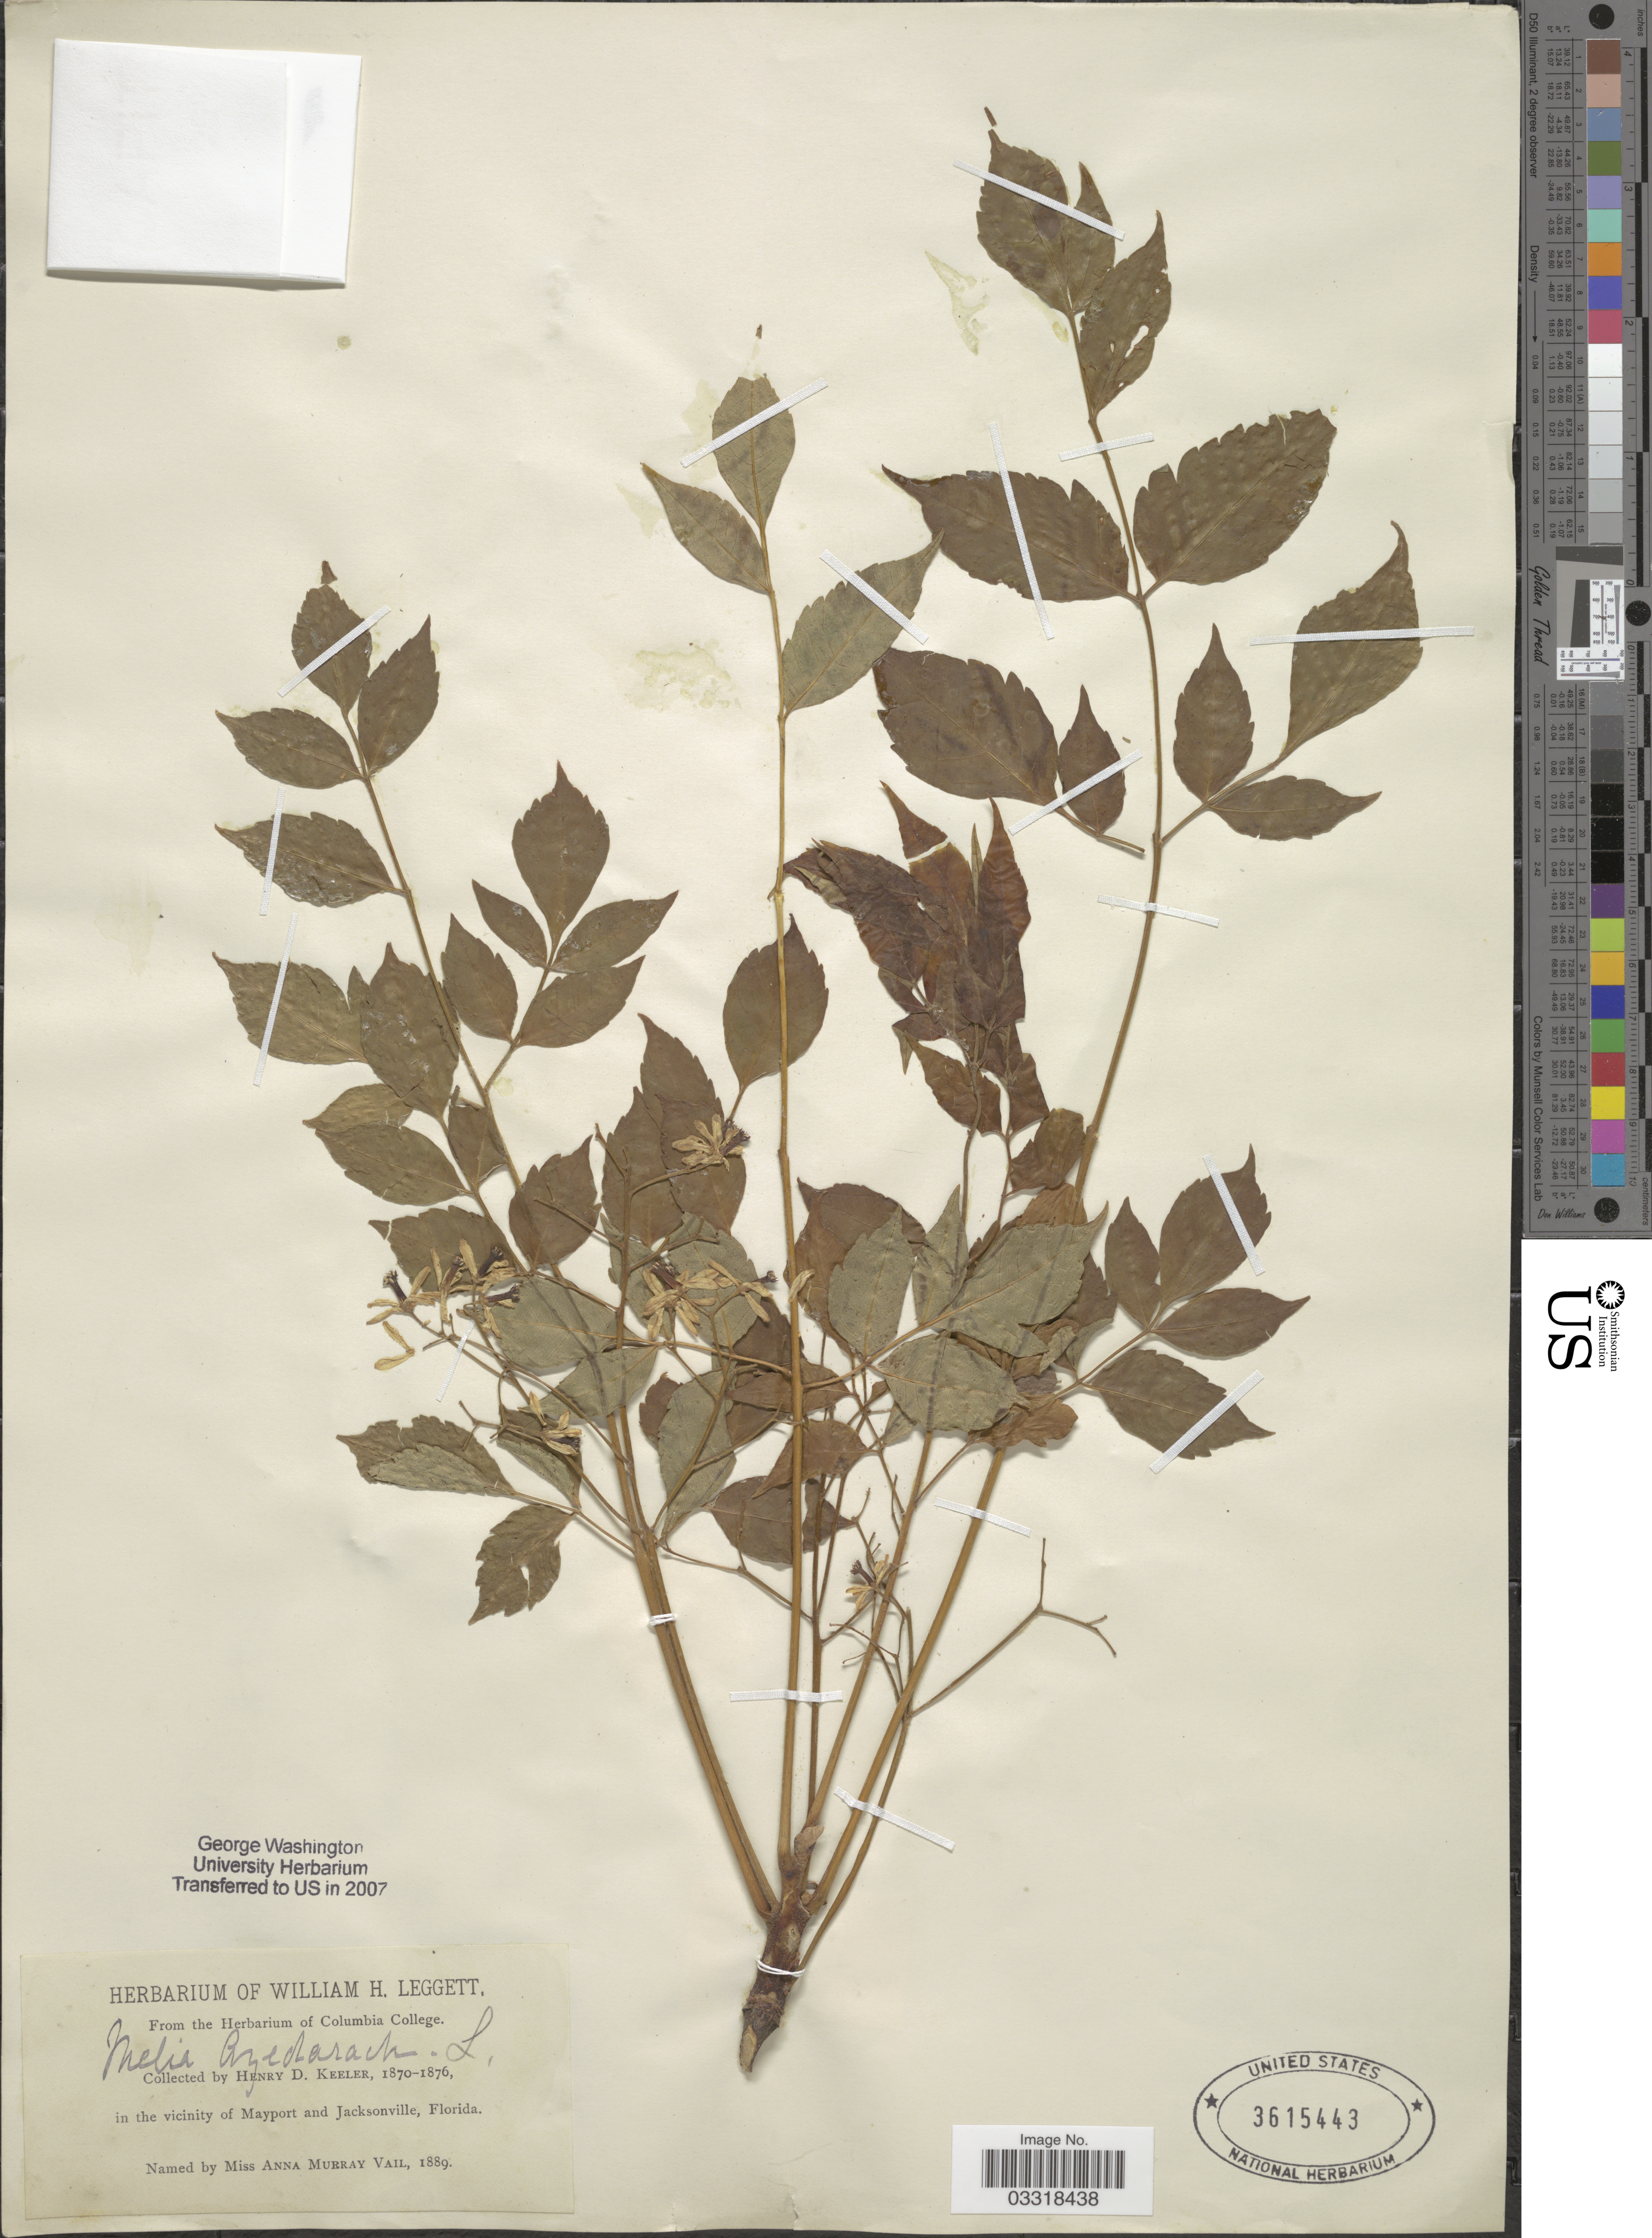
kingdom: Plantae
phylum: Tracheophyta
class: Magnoliopsida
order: Sapindales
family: Meliaceae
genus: Melia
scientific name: Melia azedarach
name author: L.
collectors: H. Keeler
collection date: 1870/1876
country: United States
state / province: Florida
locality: In the vicinity of Mayport and Jacksonville.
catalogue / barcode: US 3615443